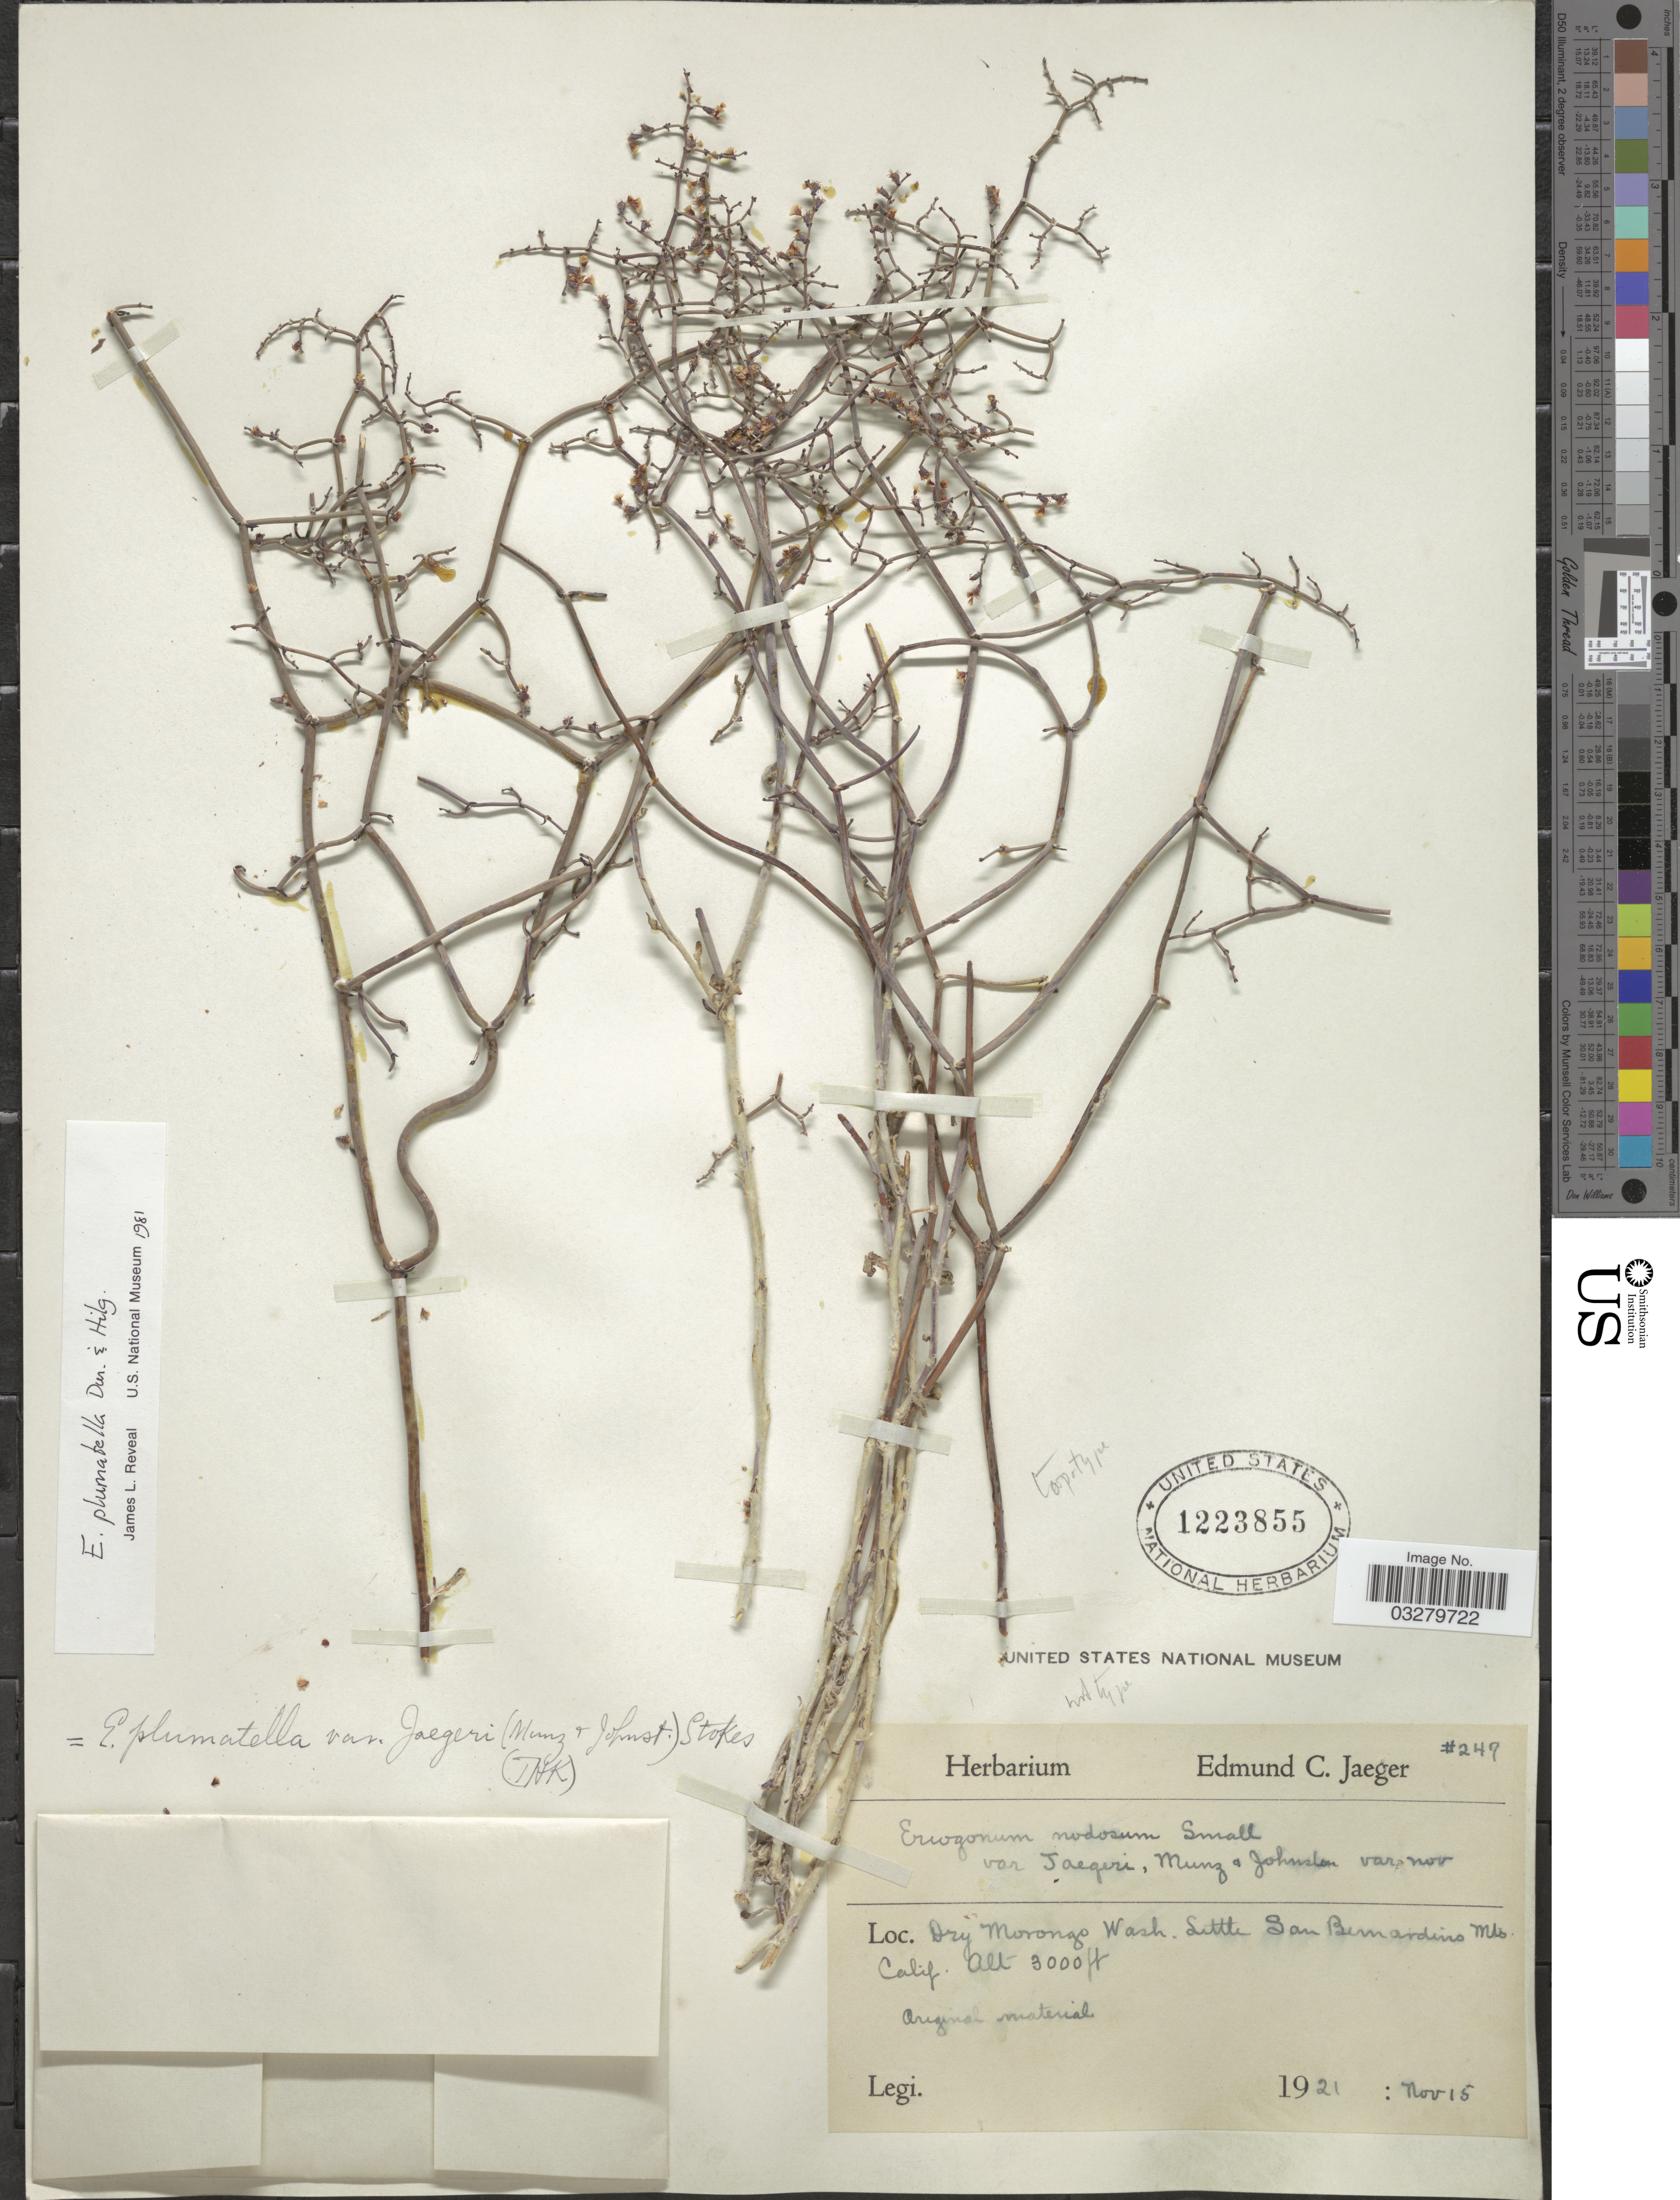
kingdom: Plantae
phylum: Tracheophyta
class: Magnoliopsida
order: Caryophyllales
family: Polygonaceae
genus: Eriogonum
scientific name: Eriogonum plumatella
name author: Durand & Hilg.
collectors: E. Jaeger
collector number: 247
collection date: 1921-11-15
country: United States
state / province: California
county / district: San Bernardino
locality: Dry Morongo Wash. Little San Bernardino Mts.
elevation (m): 914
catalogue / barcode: US 1223855